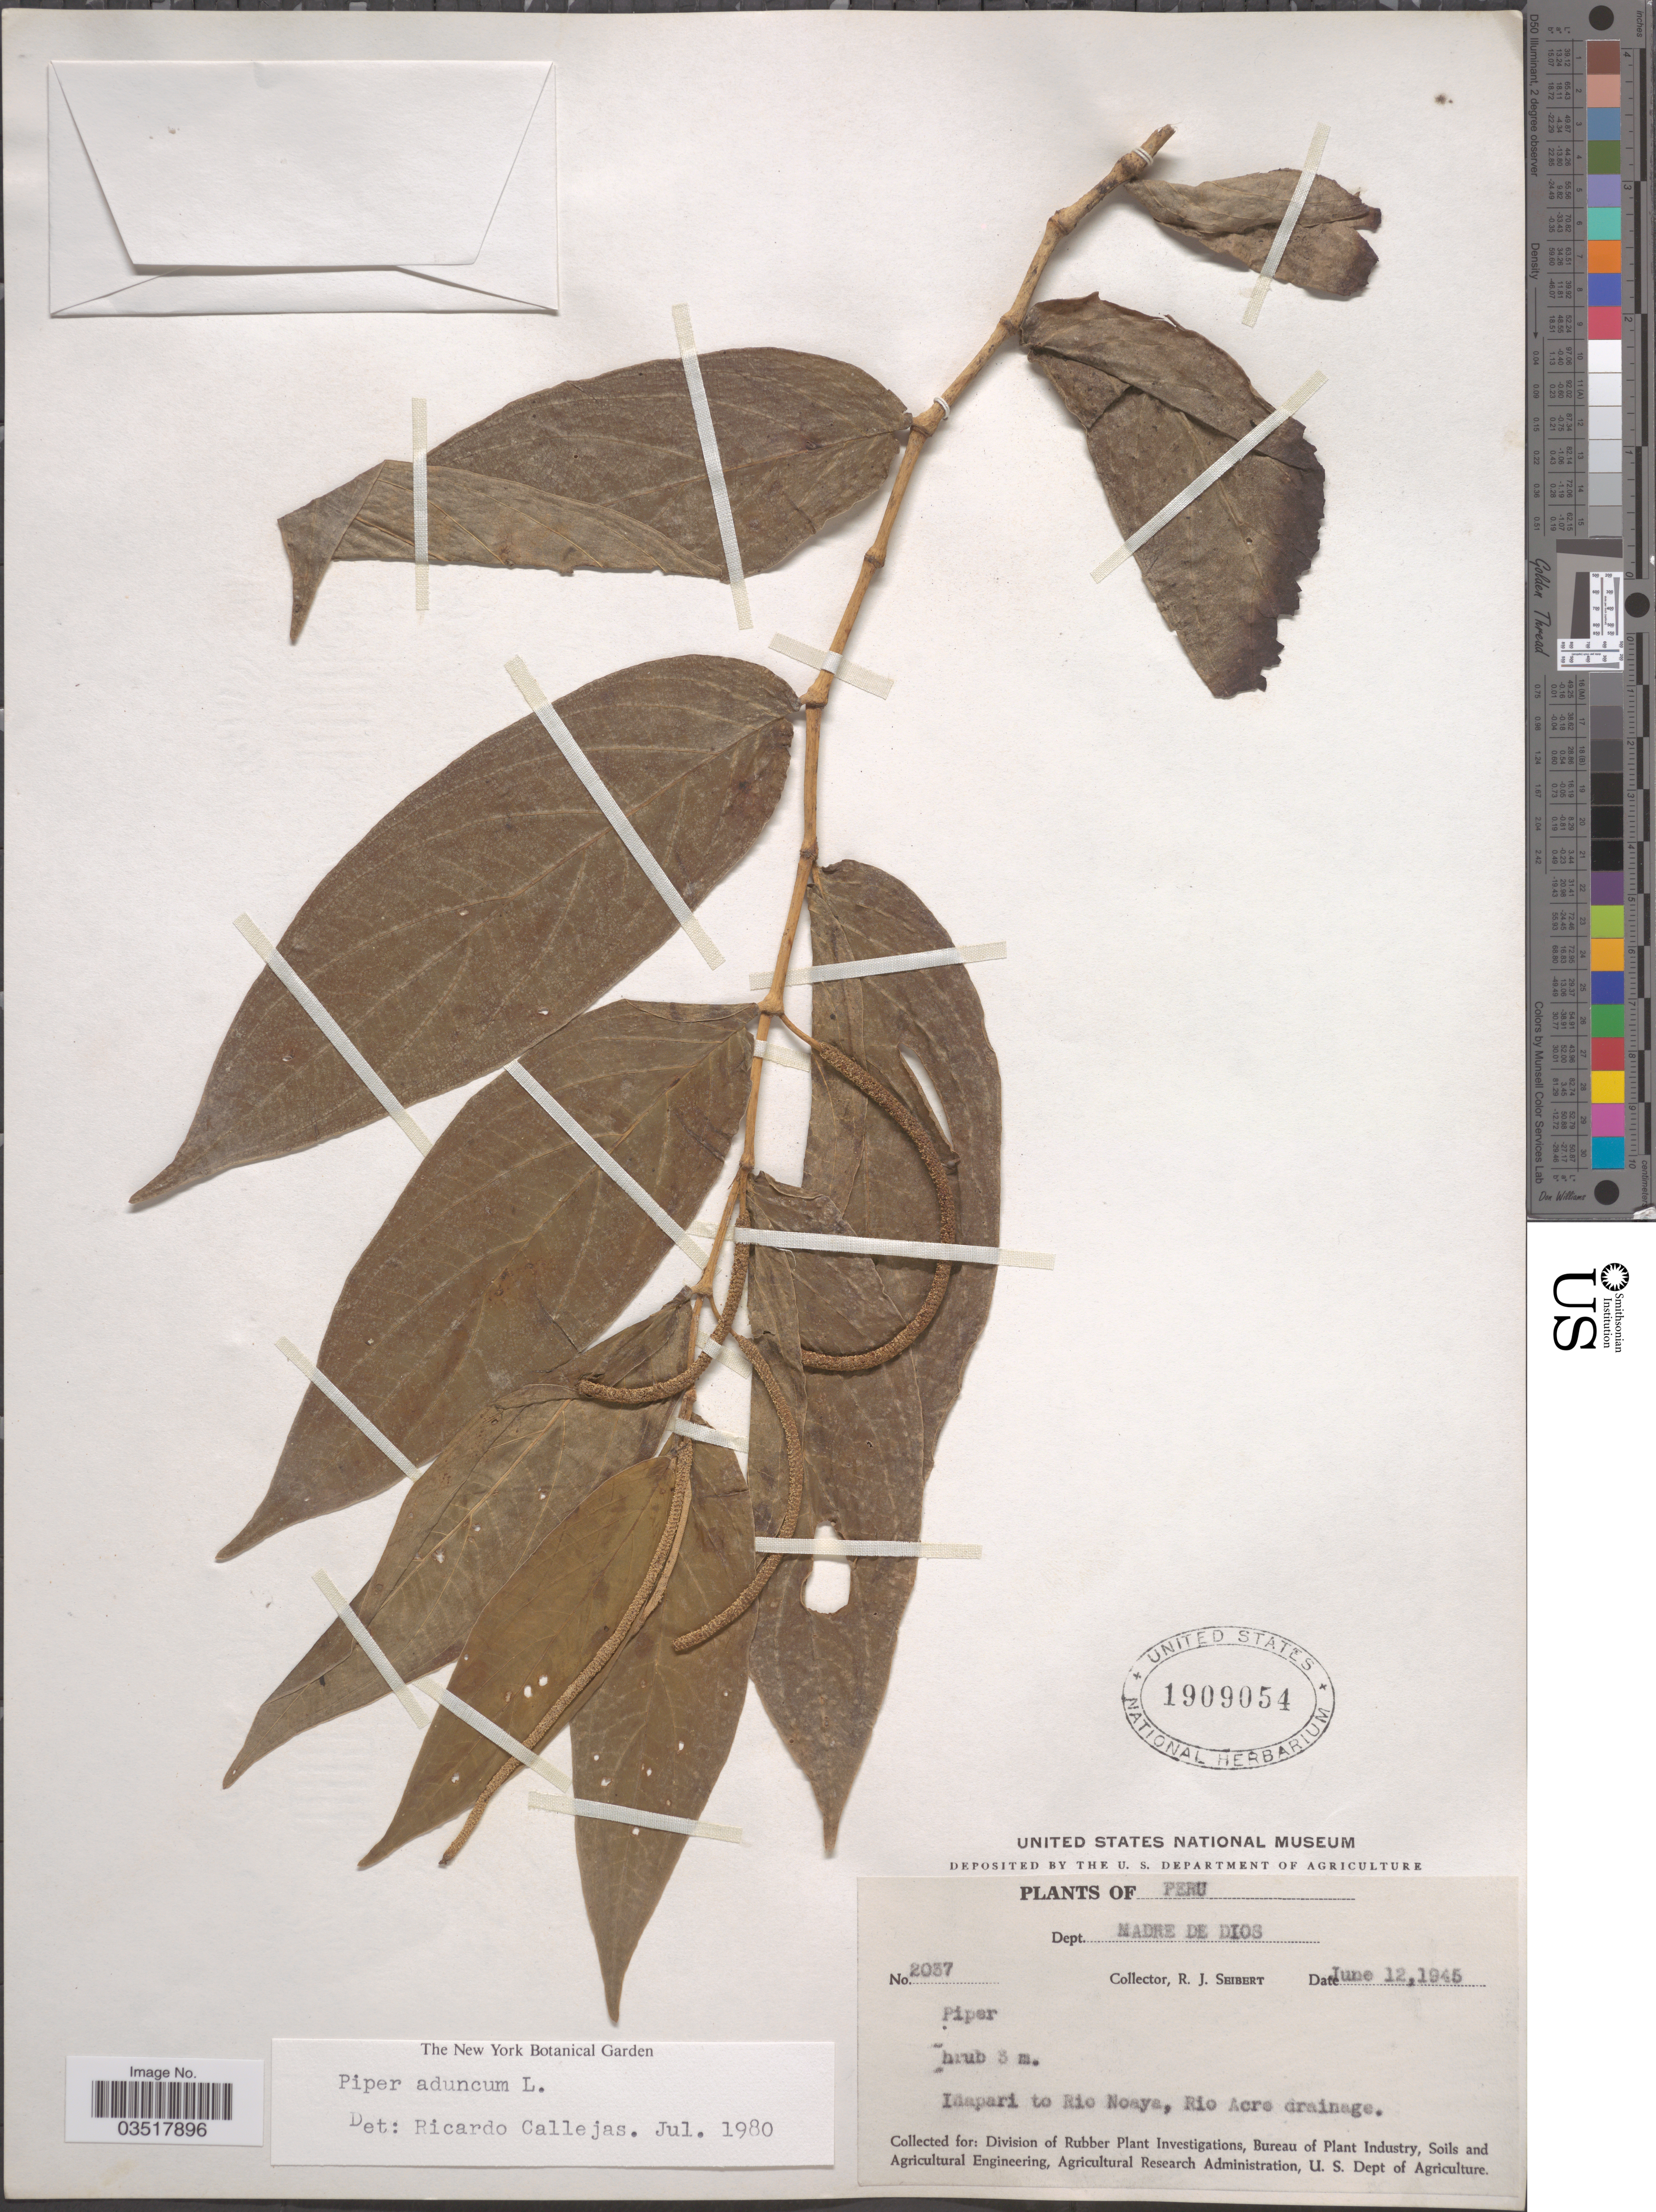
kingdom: Plantae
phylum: Tracheophyta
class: Magnoliopsida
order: Piperales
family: Piperaceae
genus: Piper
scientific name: Piper aduncum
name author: L.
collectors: R. J. Seibert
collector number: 2037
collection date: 1945-06-12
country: Peru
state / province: Madre de Dios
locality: Dept. Madre de Dios. Iñapari to Rio Noaya, Rio Acre drainage.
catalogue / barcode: US 1909054